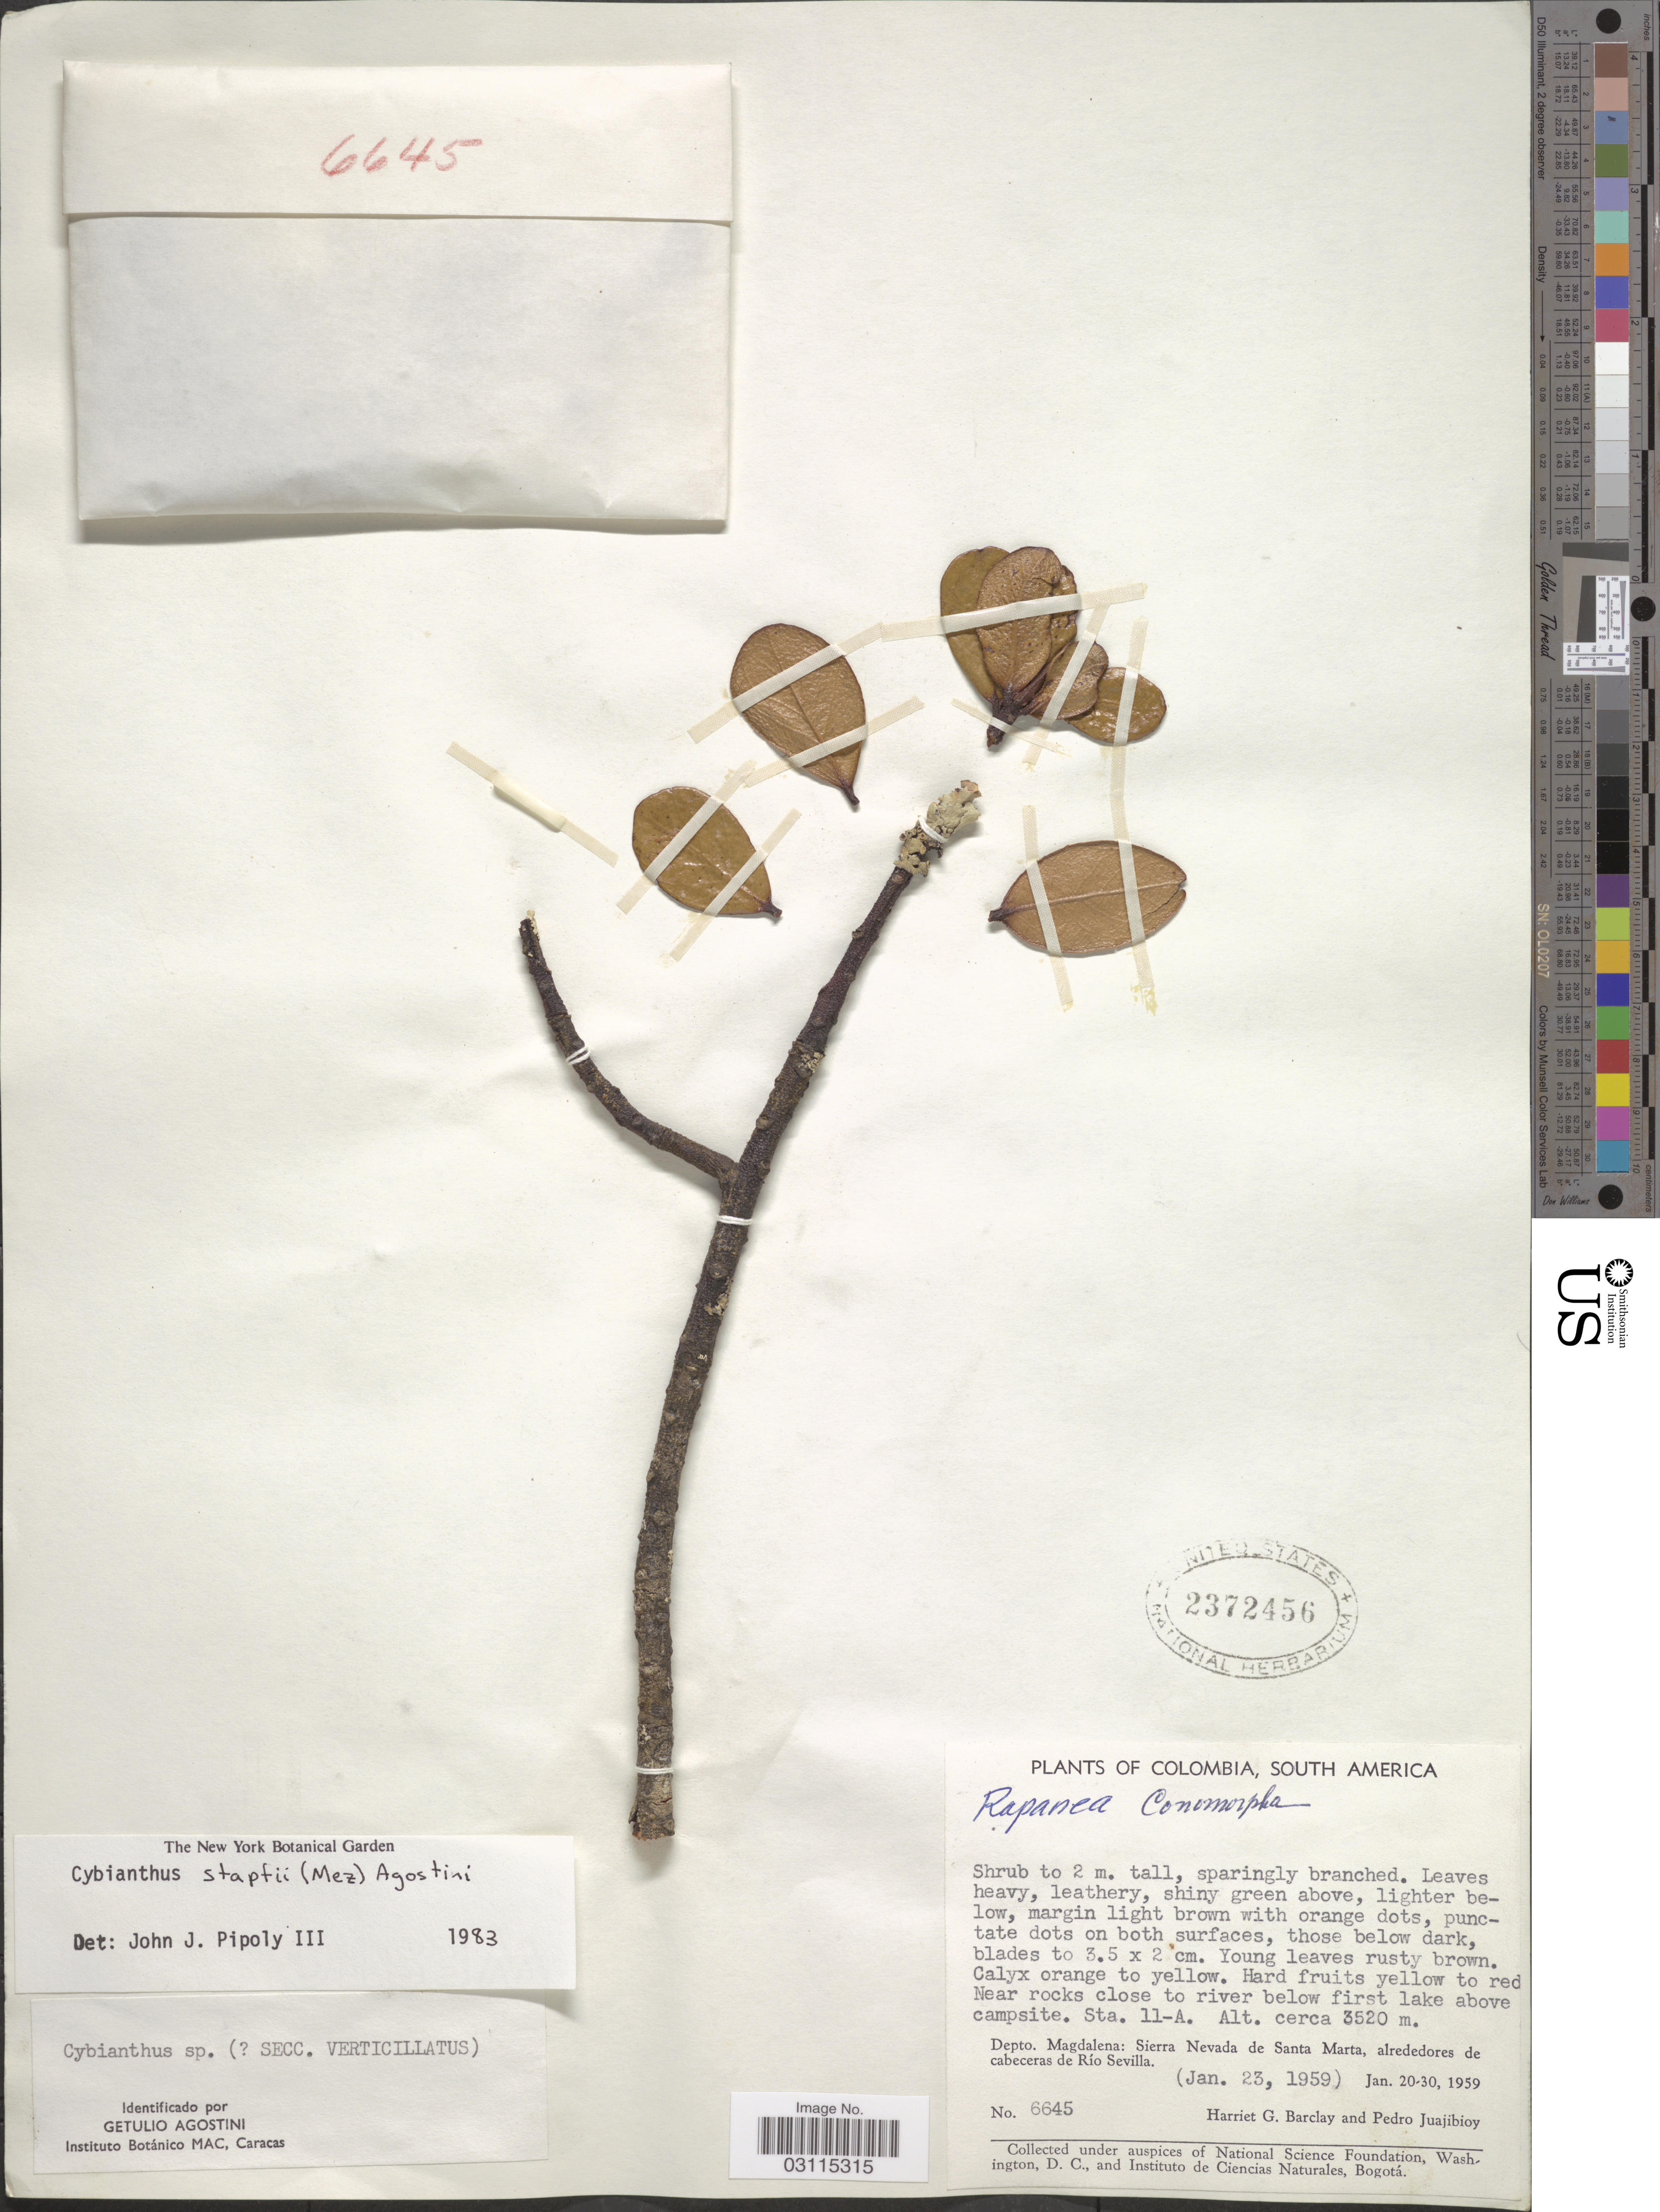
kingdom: Plantae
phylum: Tracheophyta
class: Magnoliopsida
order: Ericales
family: Primulaceae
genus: Cybianthus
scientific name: Cybianthus stapfii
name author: (Mez) G. Agostini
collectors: H. G. Barclay & P. Juajibioy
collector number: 6645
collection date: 1959-01-23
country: Colombia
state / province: Magdalena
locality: Near rocks close to river below first lake above campsite. Sta. 11-A, Depto. Magdalena: Sierra Nevada de Santa Marta, alrededores de cabeceras de Río Sevilla.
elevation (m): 3520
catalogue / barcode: US 2372456